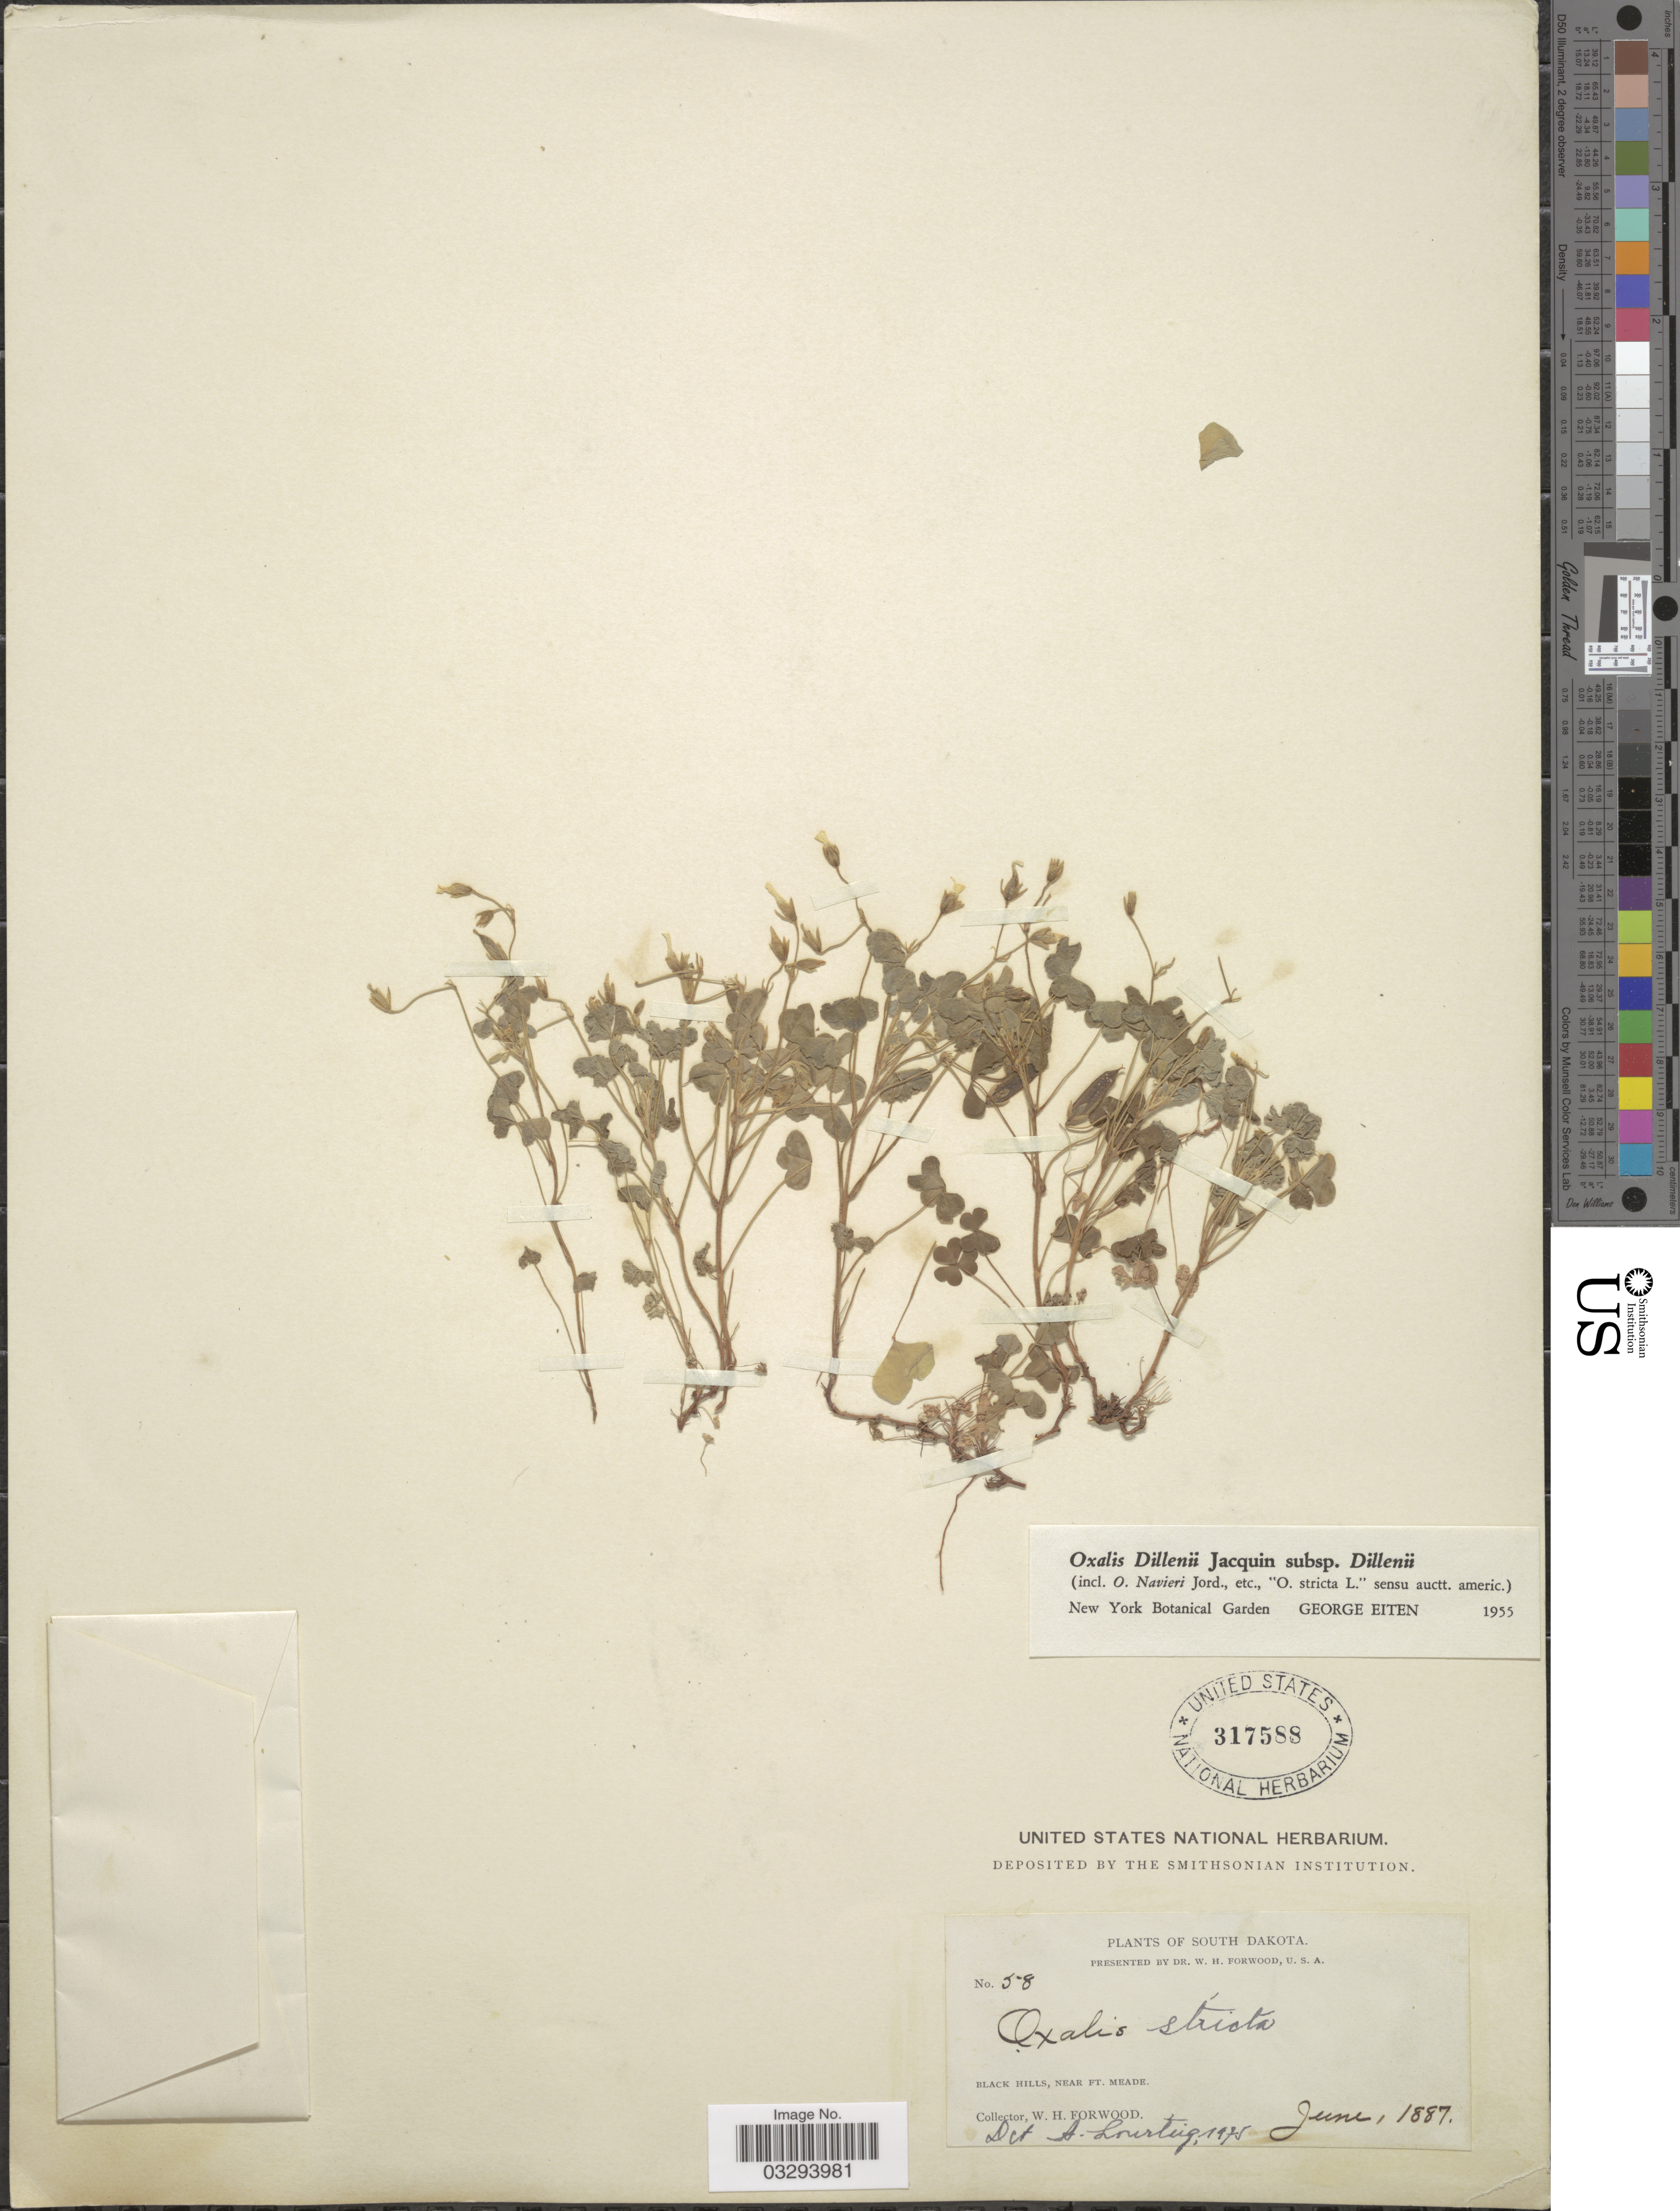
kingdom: Plantae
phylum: Tracheophyta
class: Magnoliopsida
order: Oxalidales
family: Oxalidaceae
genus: Oxalis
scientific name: Oxalis stricta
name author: L.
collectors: W. Forwood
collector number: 58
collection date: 1887-06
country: United States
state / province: South Dakota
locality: Black Hills, near Ft. Meade.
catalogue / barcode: US 317588